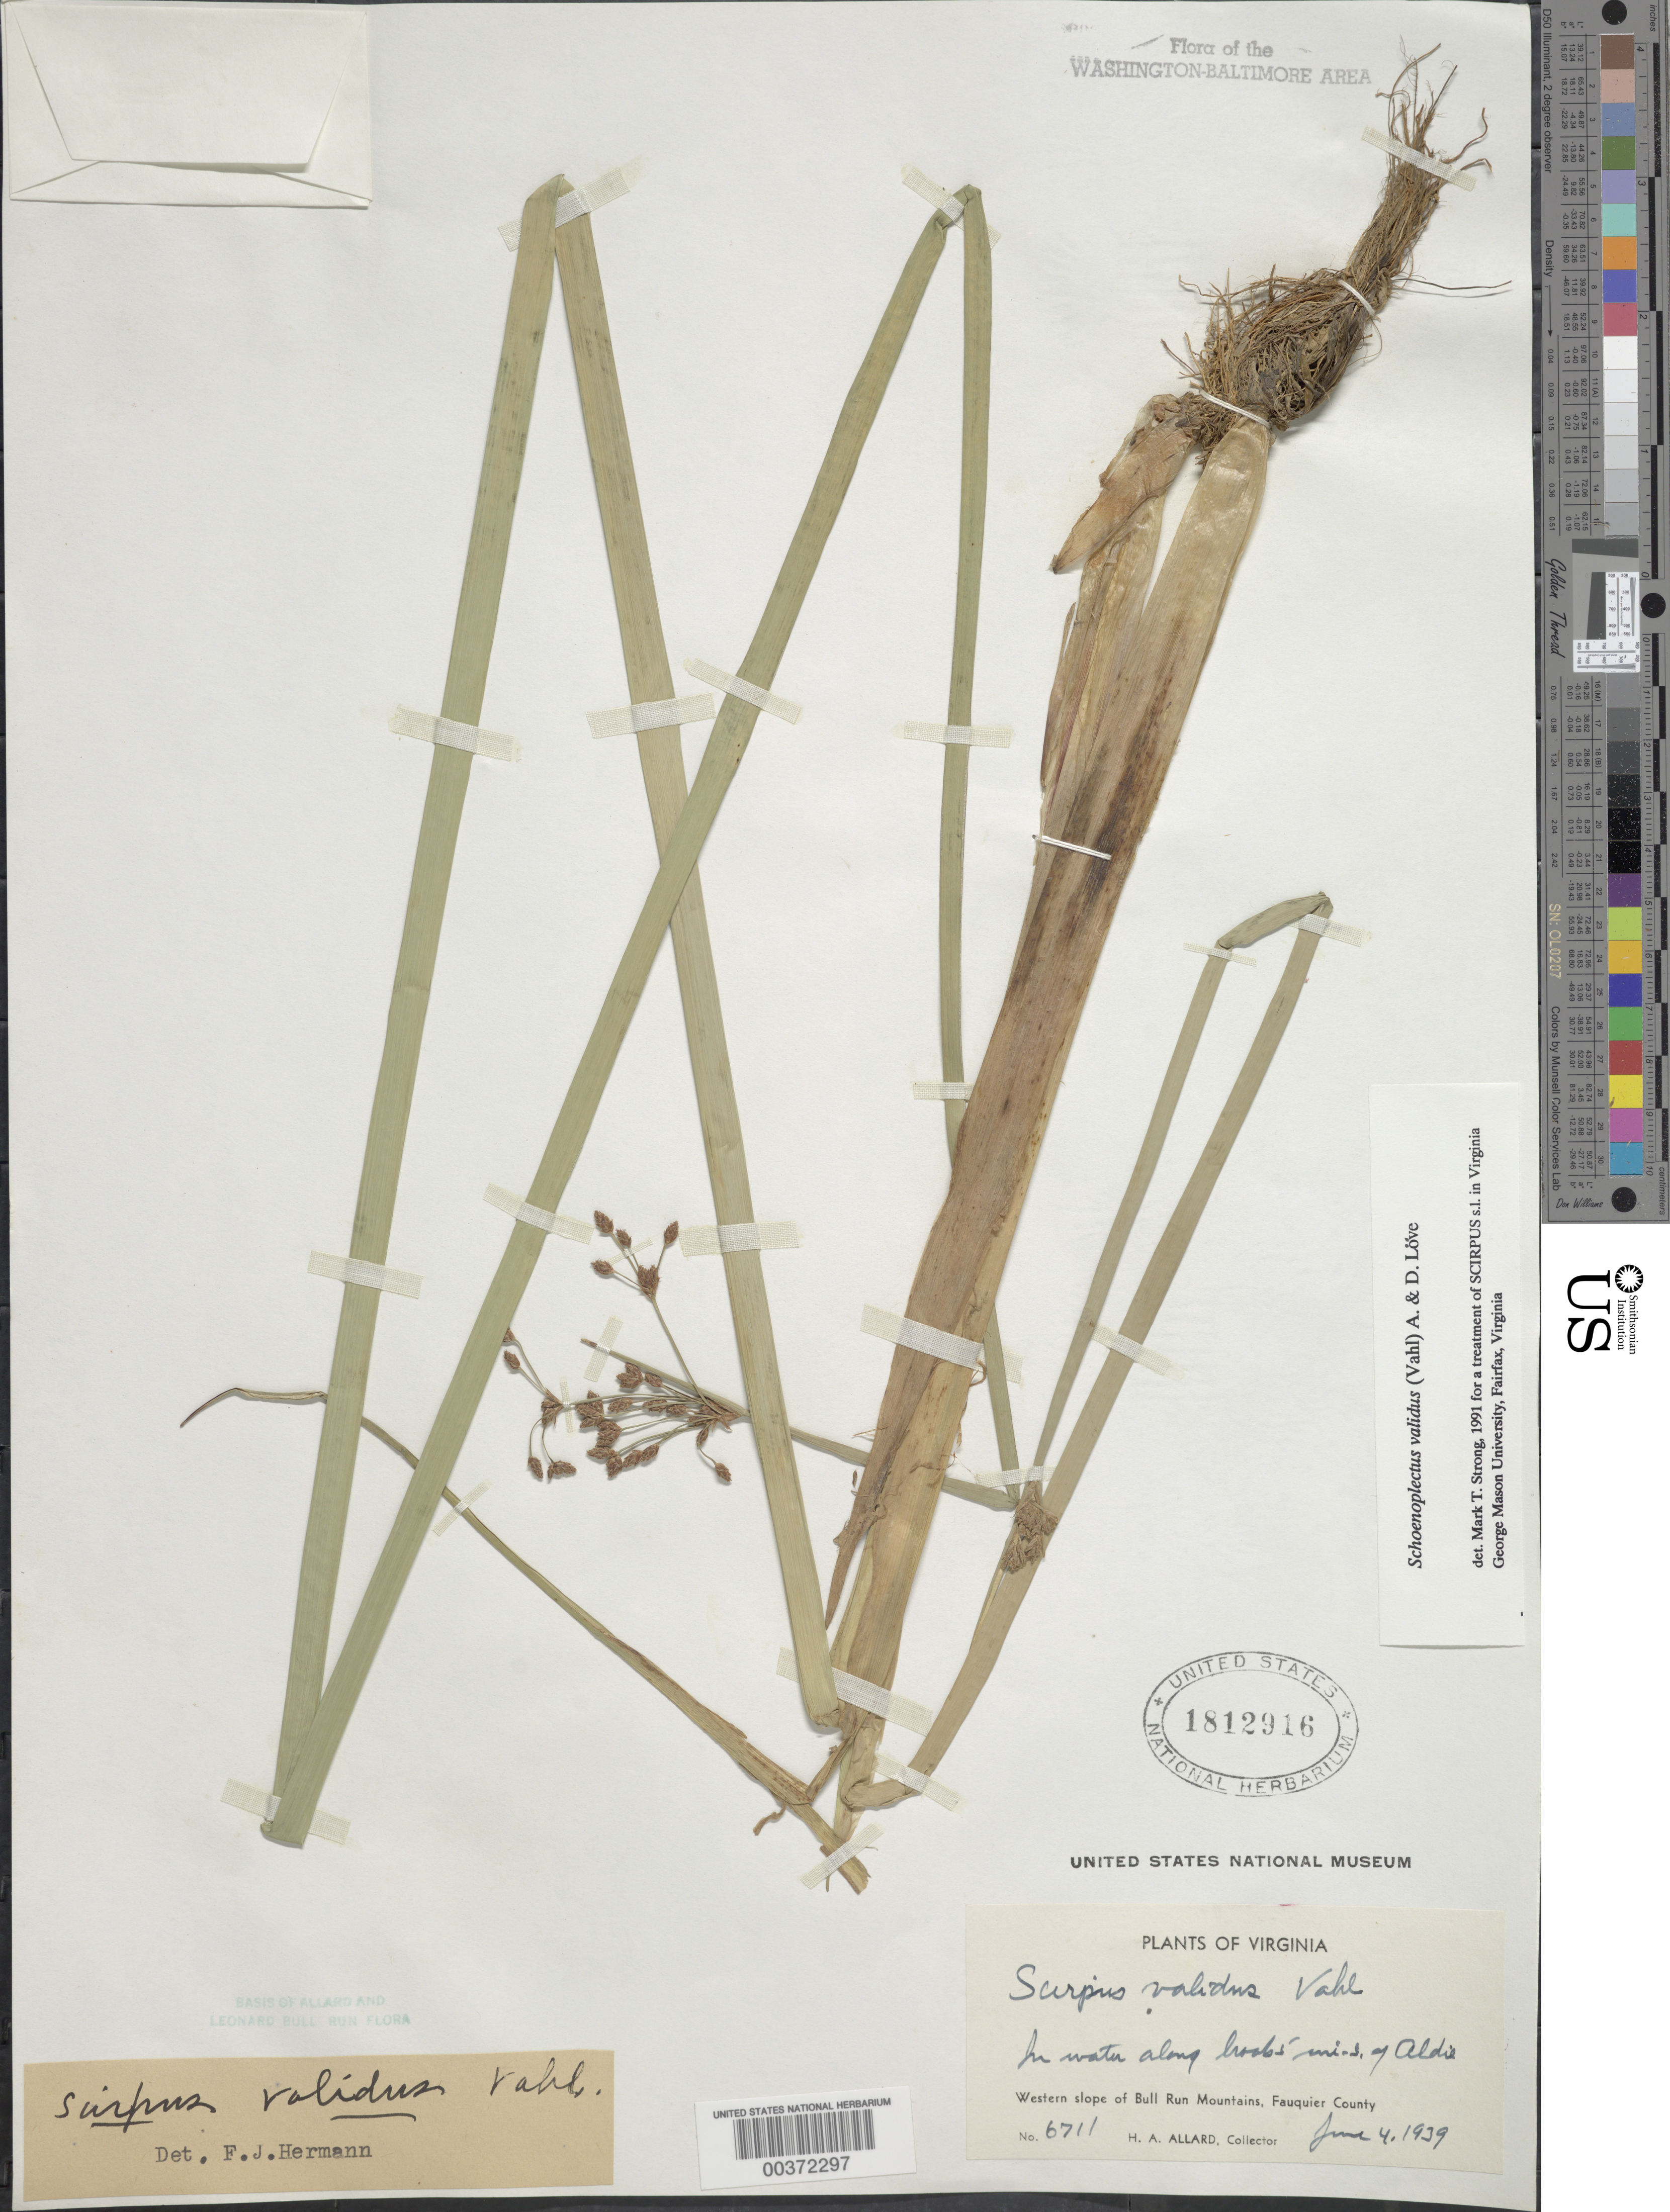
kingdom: Plantae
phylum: Tracheophyta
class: Liliopsida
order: Poales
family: Cyperaceae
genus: Schoenoplectus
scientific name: Schoenoplectus validus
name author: (Vahl) Á. Löve & D. Löve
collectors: H. A. Allard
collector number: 6711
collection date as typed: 04 Jun 1939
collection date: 1939-06-04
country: United States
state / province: Virginia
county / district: Fauquier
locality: S of Aldie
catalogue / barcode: US 1812916